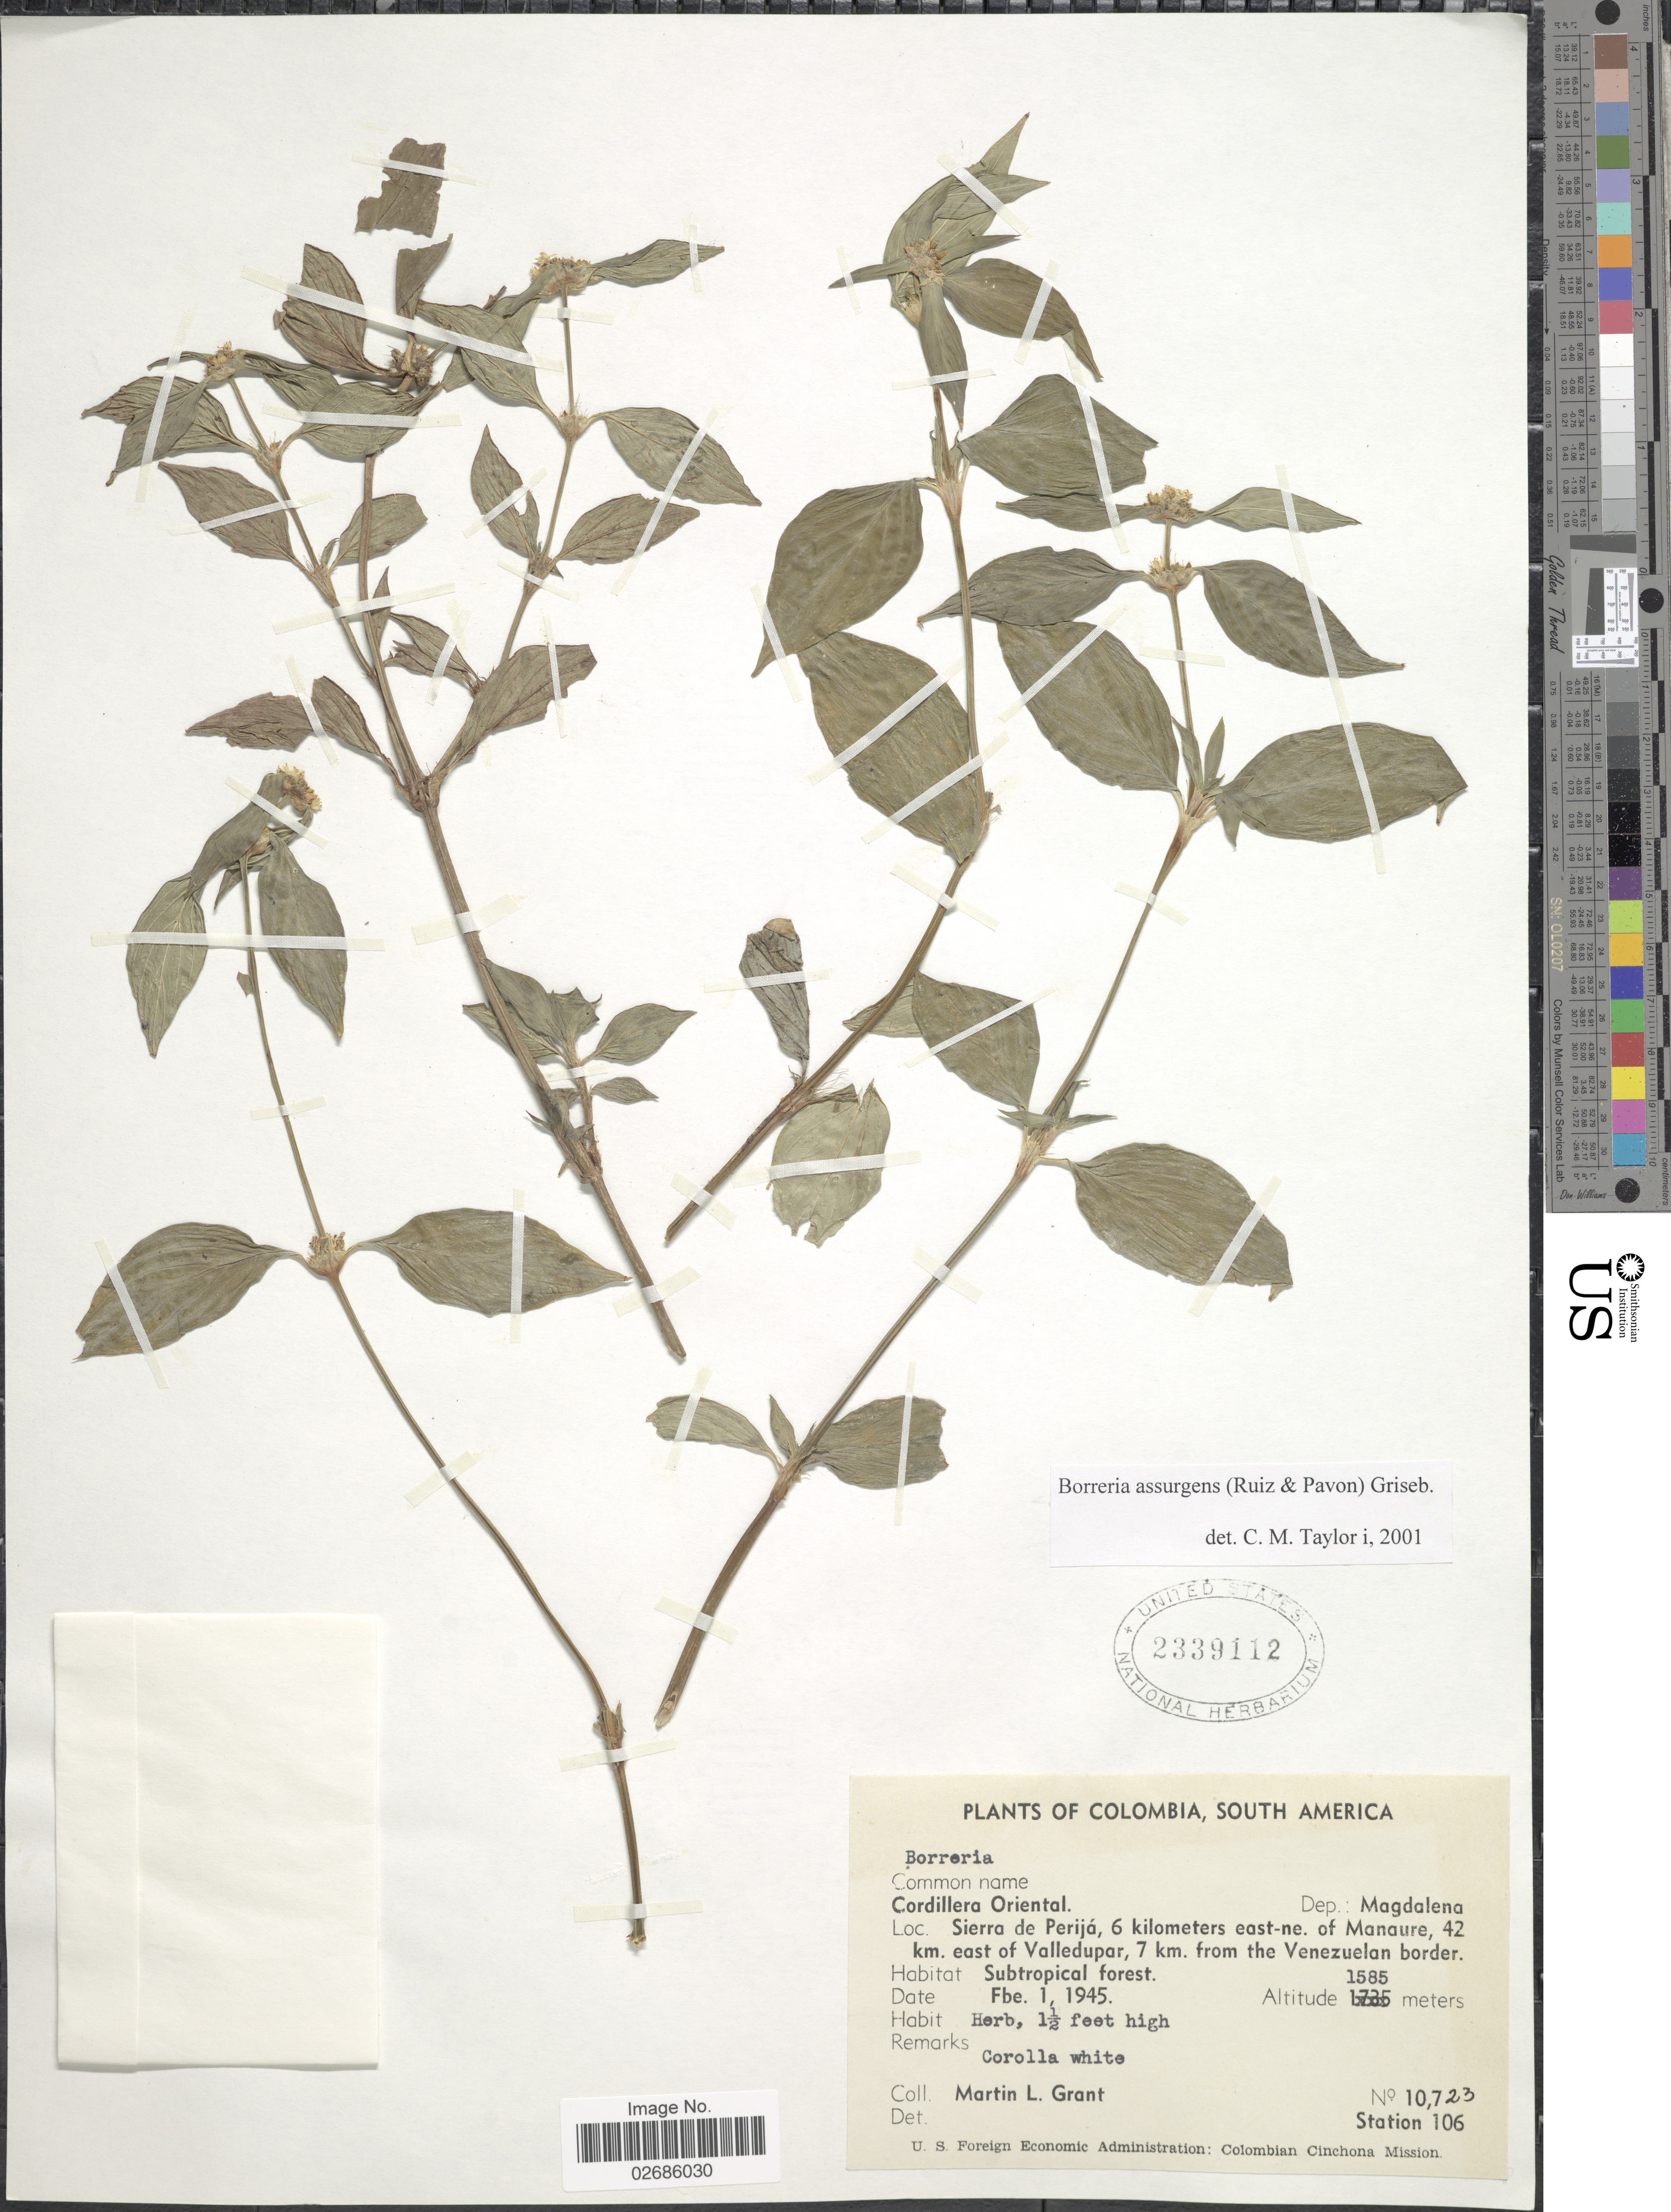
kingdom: Plantae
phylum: Tracheophyta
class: Magnoliopsida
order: Gentianales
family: Rubiaceae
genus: Borreria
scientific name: Borreria assurgens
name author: (Ruiz & Pav.) Griseb.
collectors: M. L. Grant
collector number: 10723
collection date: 1945-02-01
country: Colombia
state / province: Magdalena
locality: Cordillera Oriental. Dep.: Magdalenda. Sierra de Perijá, 6 kilometers east-ne. of Manaure, 42 km. east of Valledupar, 7 km. from the Venezuelan border. Station 106.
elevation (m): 1585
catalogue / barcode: US 2339112